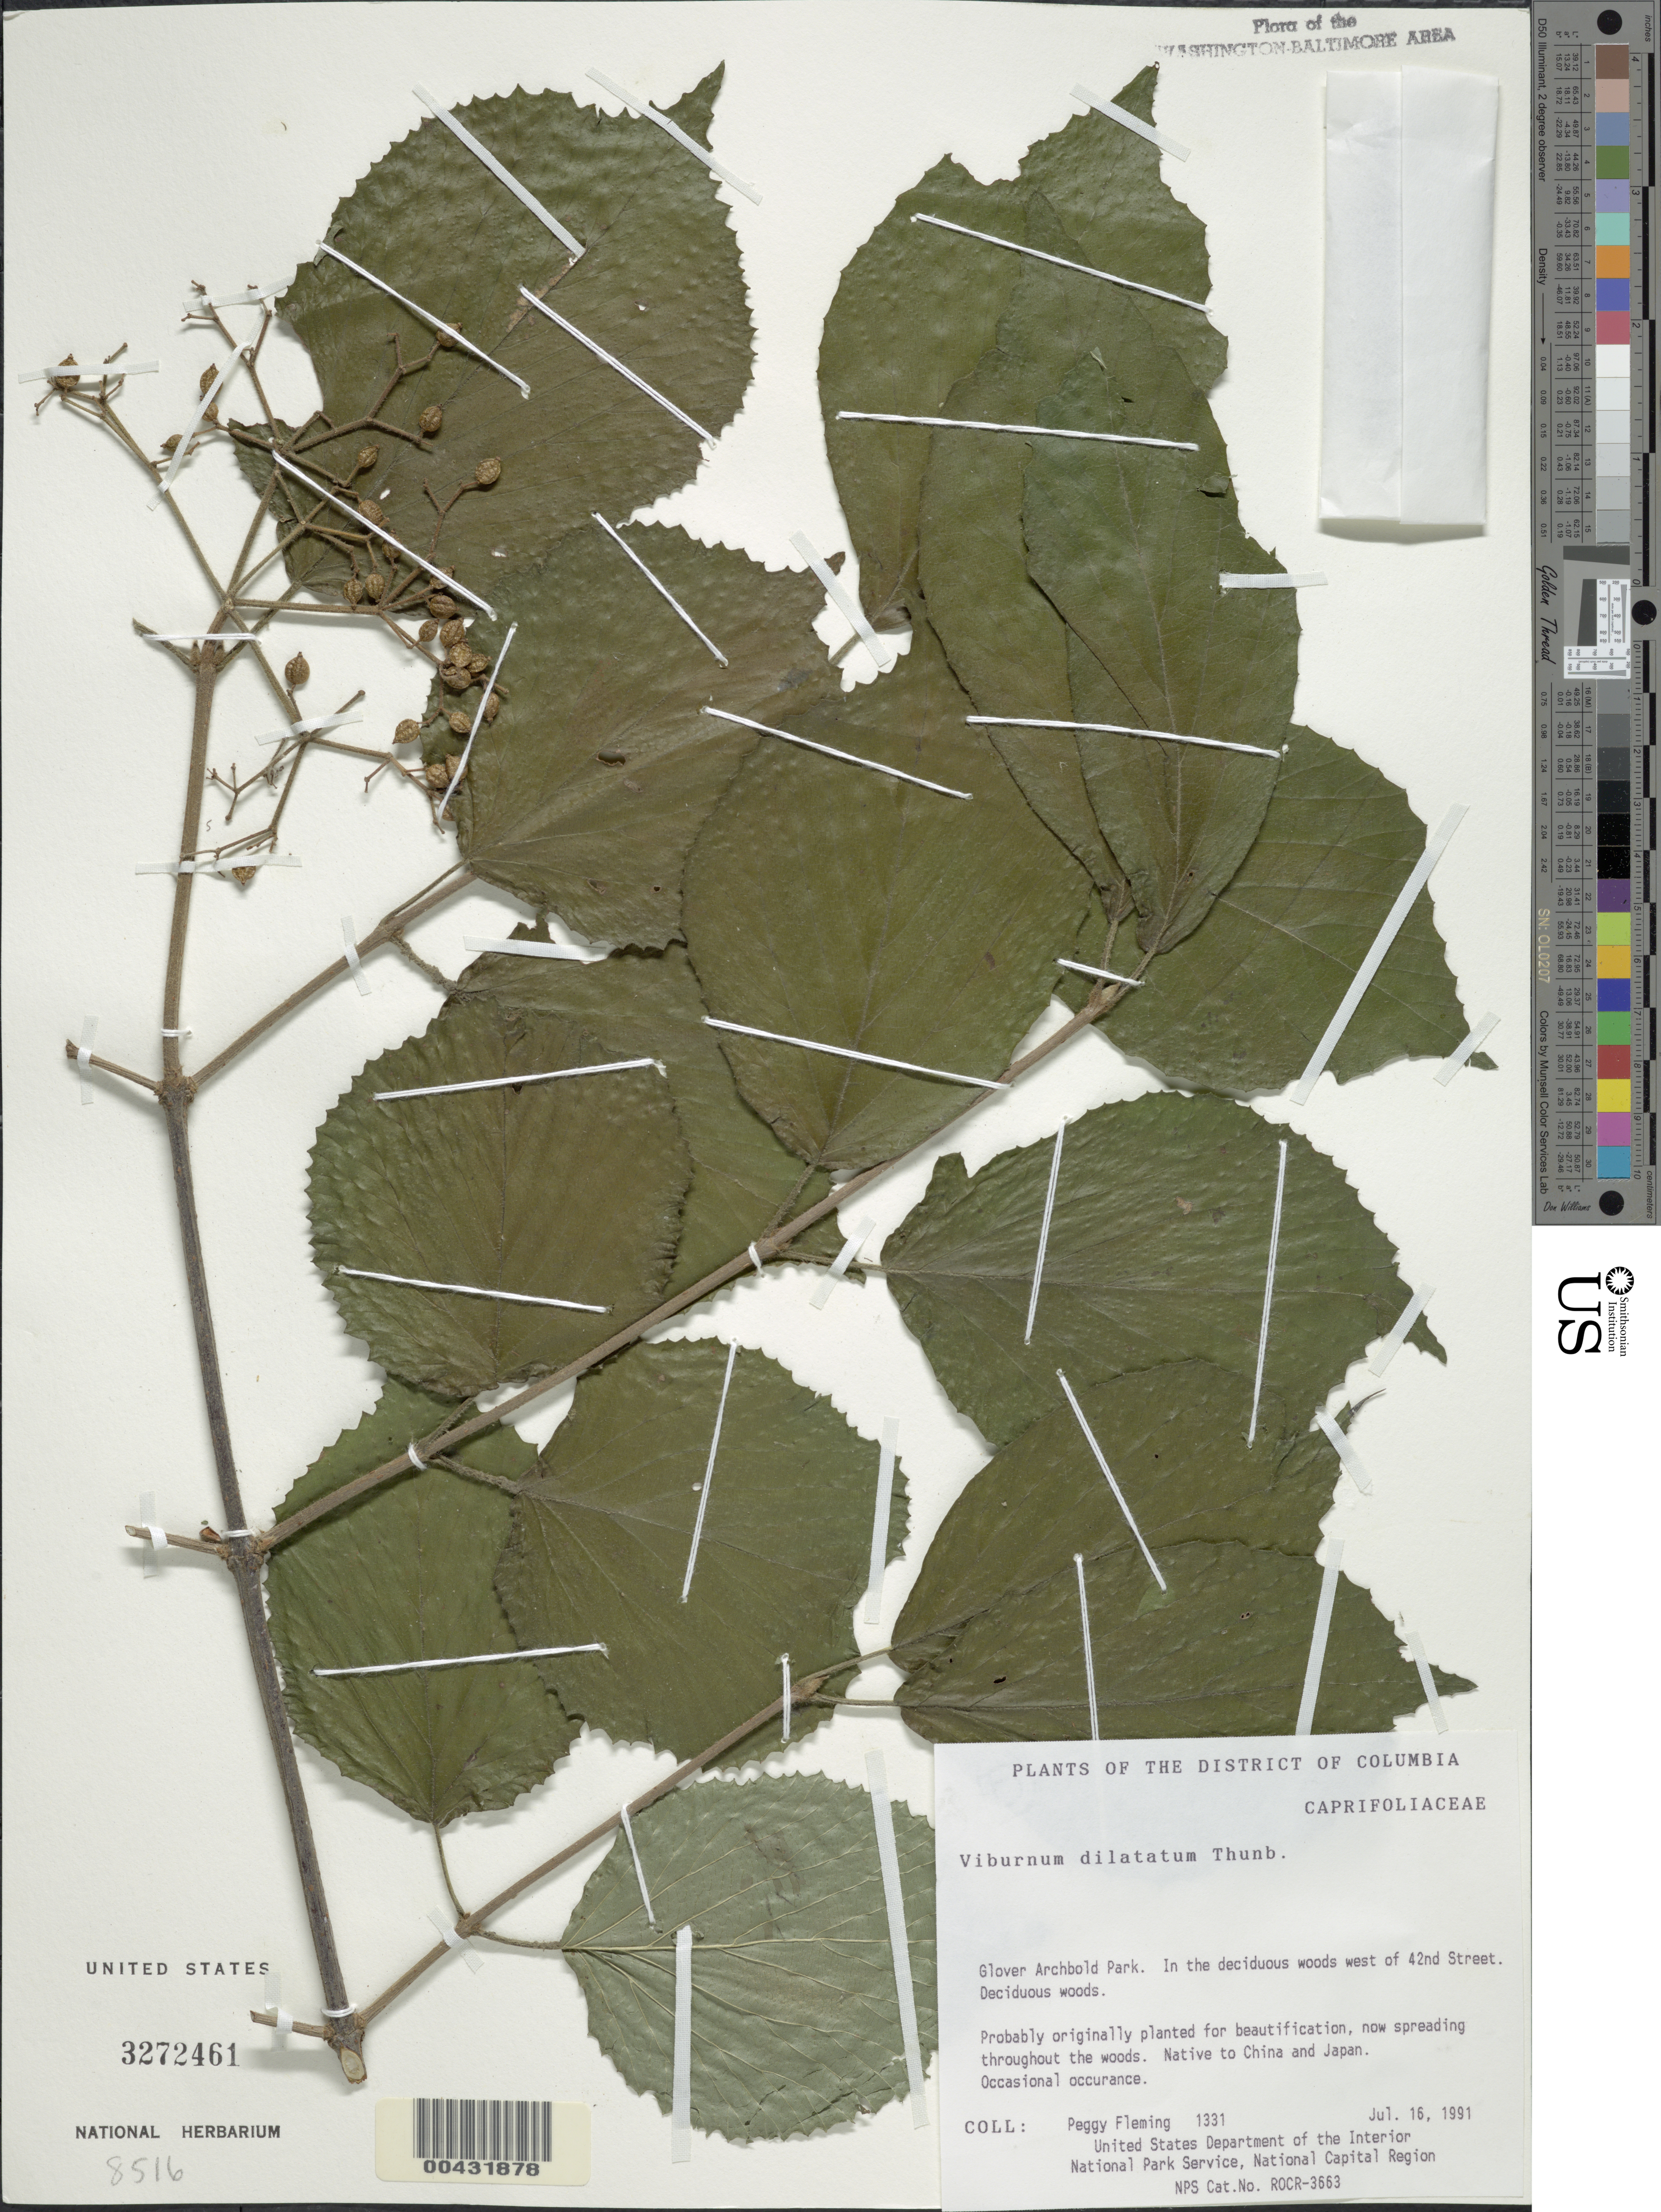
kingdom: Plantae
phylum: Tracheophyta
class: Magnoliopsida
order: Dipsacales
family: Viburnaceae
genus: Viburnum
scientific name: Viburnum dilatatum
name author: Thunb.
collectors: P. Fleming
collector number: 1331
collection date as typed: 16 Jul 1991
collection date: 1991-07-16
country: United States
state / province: District of Columbia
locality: Glover Archbold Park, W of 42th Street Glover Archbold Park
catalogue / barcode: US 3272461